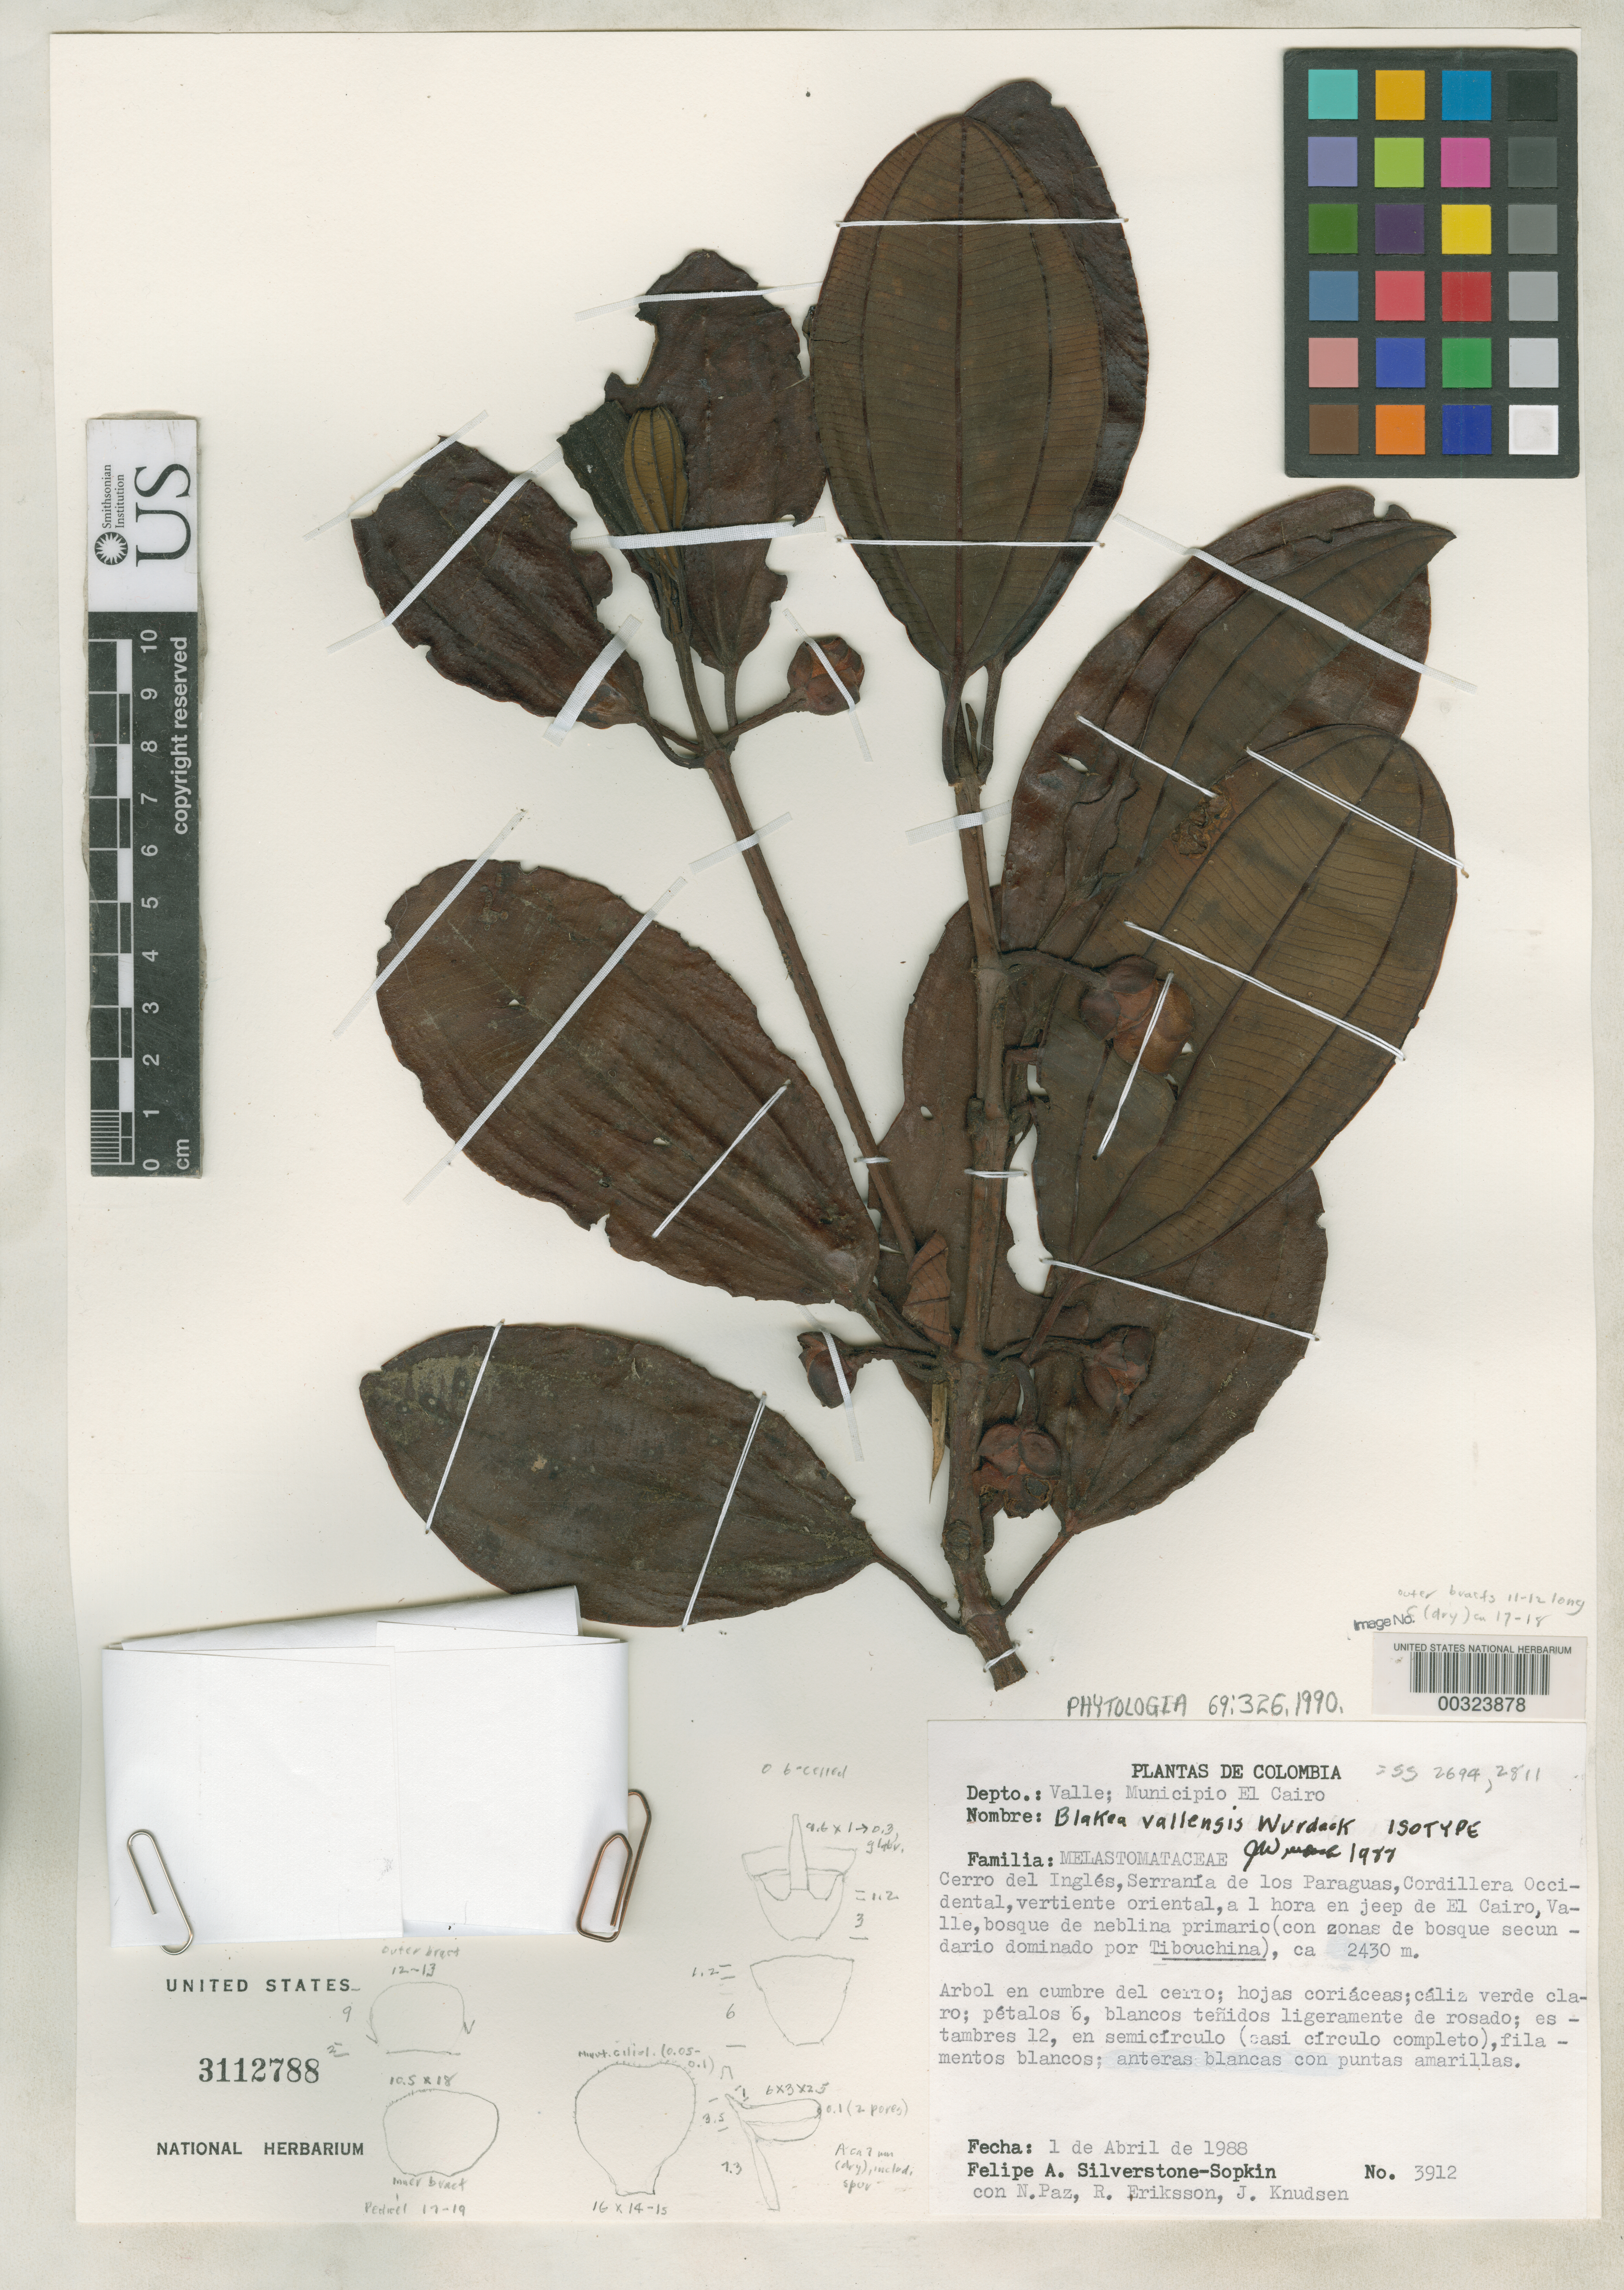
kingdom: Plantae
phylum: Tracheophyta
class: Magnoliopsida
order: Myrtales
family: Melastomataceae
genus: Blakea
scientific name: Blakea vallensis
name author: Wurdack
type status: Isotype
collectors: P. A. Silverstone-Sopkin, N. Paz, R. Eriksson & J. Knudsen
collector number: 3912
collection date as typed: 01 Apr 1988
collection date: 1988-04-01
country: Colombia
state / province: Valle del Cauca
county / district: El Cairo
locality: Cloud forest on eastern slope of Cordillera Occidental 1 hour by jeep from El Cairo, Cerro del Ingles, Serrania de Los Paraguas.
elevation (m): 2430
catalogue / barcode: US 3112788